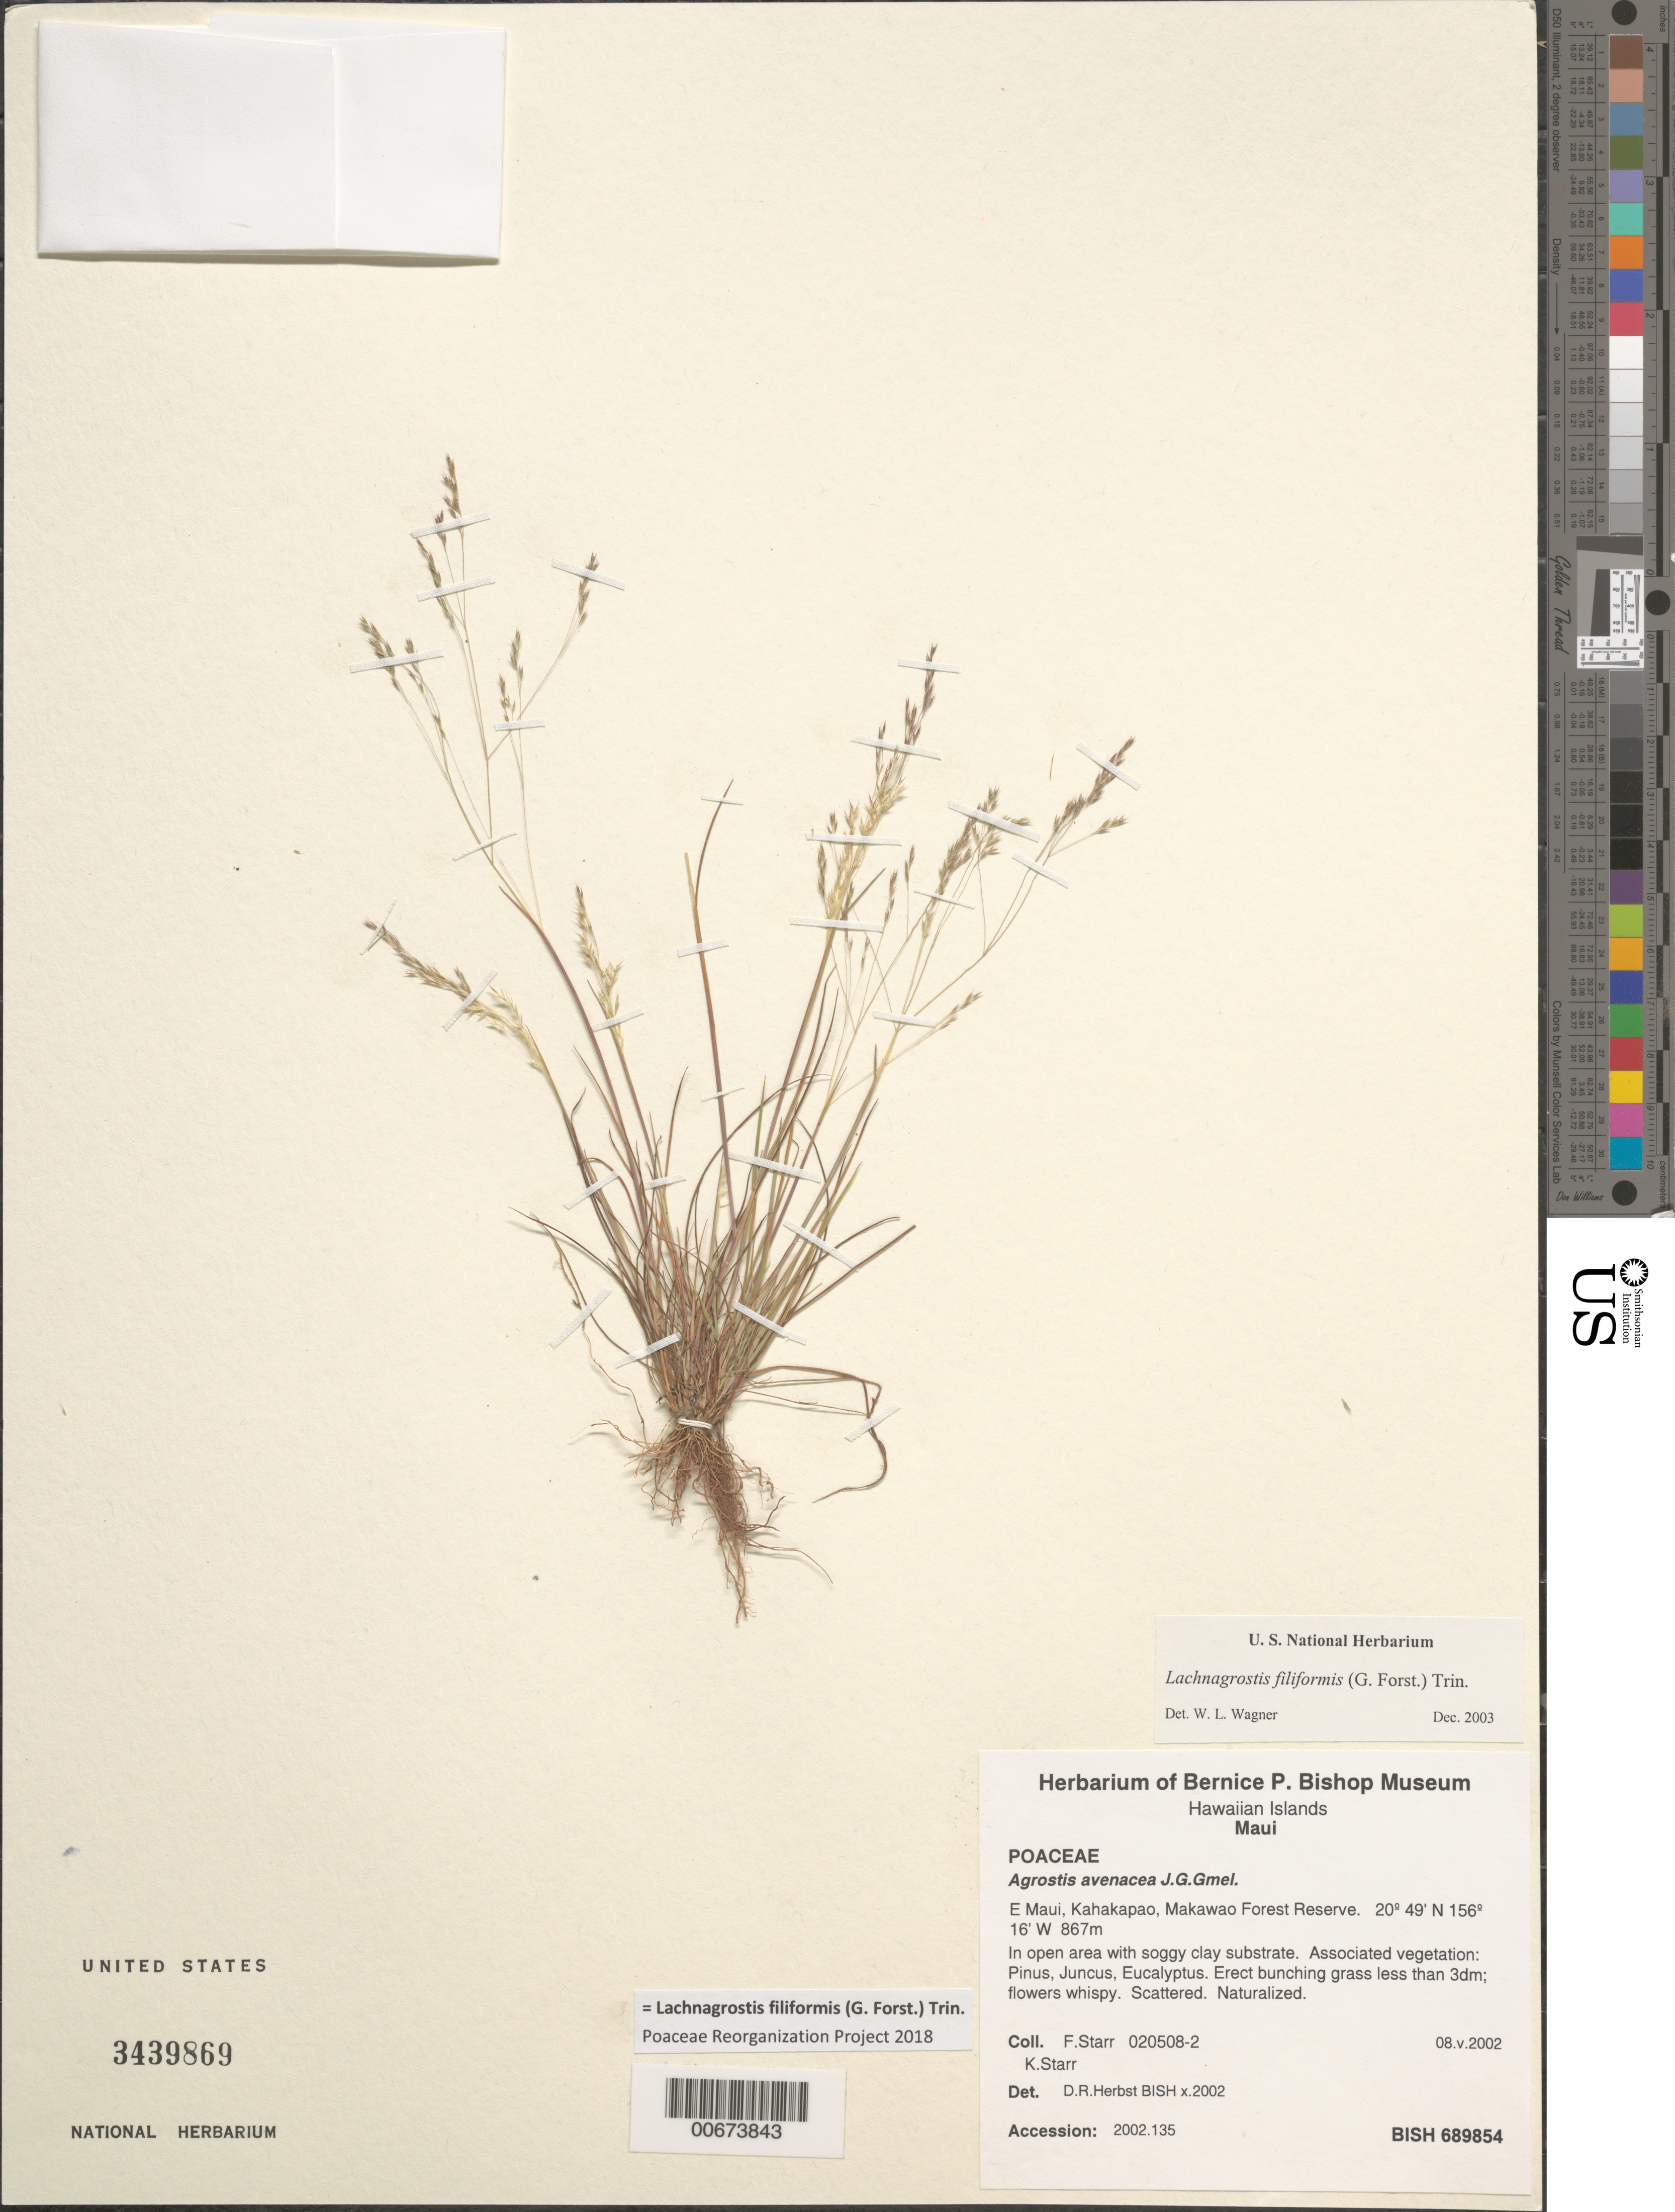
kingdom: Plantae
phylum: Tracheophyta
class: Liliopsida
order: Poales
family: Poaceae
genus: Lachnagrostis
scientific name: Lachnagrostis filiformis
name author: (J.R. Forst.) Trin.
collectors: F. Starr & K. Starr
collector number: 020508-2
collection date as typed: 8 May 2002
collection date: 2002-05-08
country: United States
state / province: Hawaii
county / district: Maui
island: Maui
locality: E Maui, Kahakapao, Makawao Forest Reserve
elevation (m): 867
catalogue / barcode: US 3439869